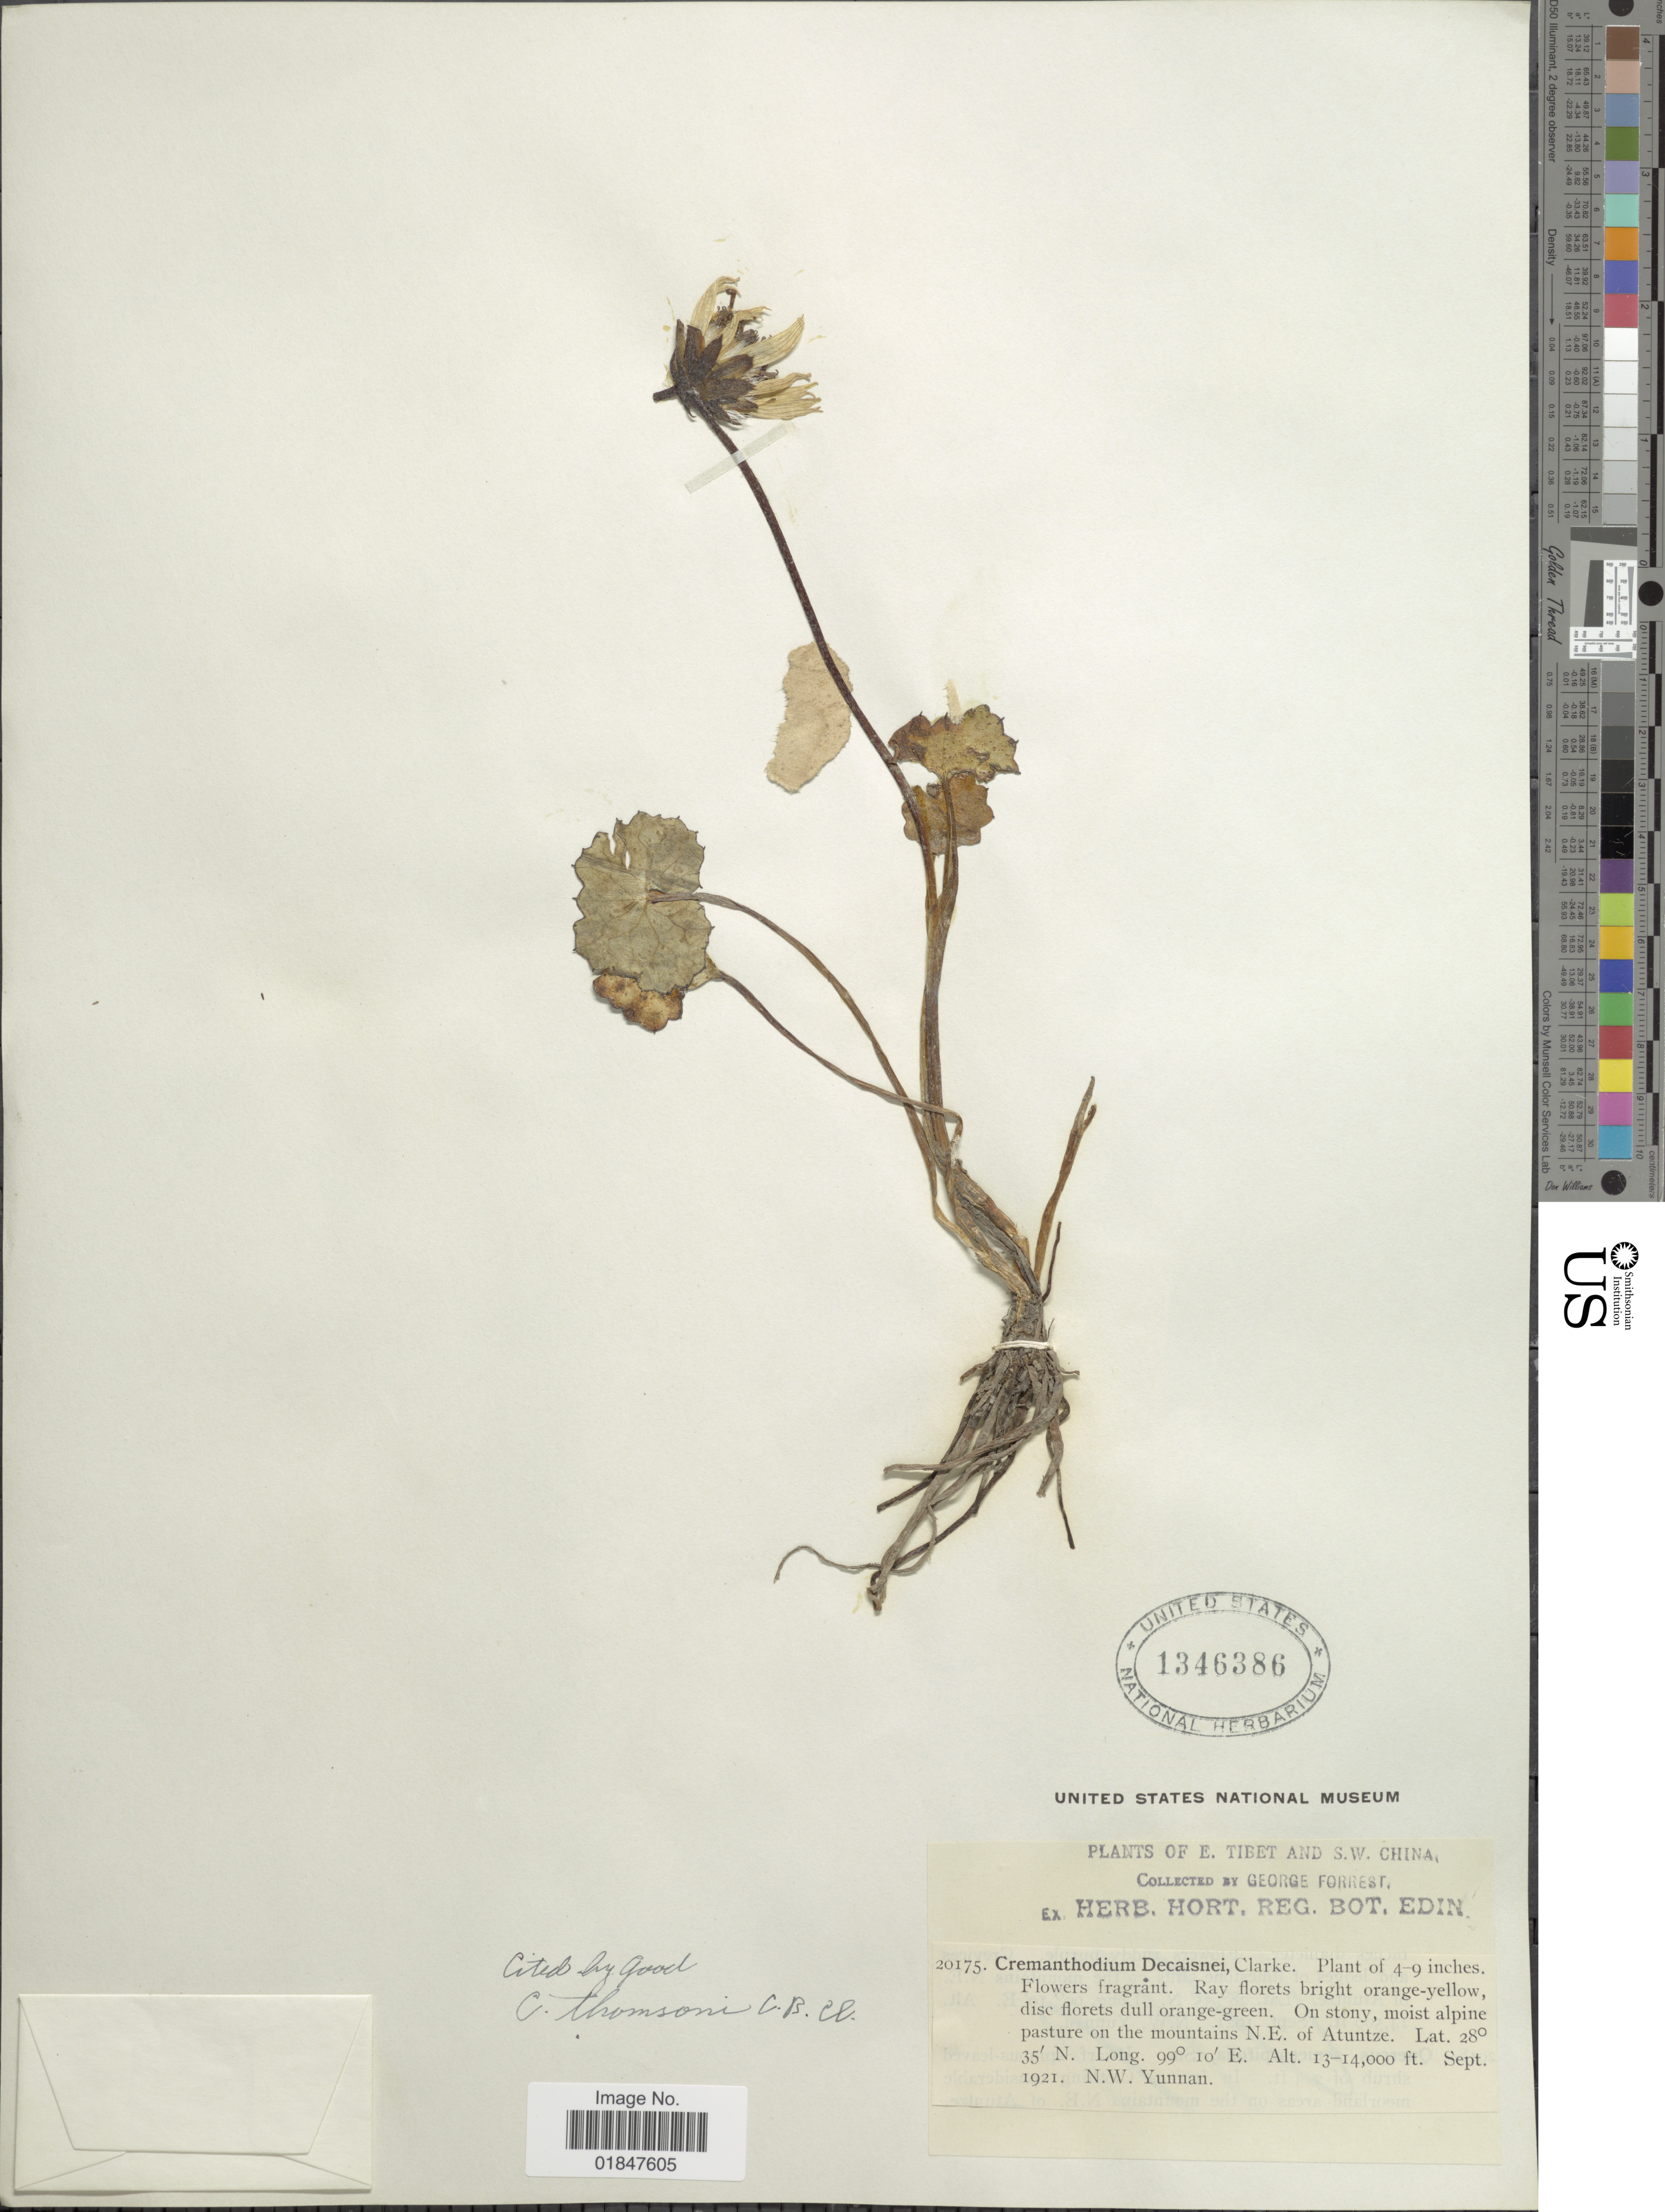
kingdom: Plantae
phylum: Tracheophyta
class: Magnoliopsida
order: Asterales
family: Asteraceae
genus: Cremanthodium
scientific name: Cremanthodium thomsonii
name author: C.B. Clarke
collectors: G. Forrest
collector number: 20175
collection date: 1921-09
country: China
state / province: Yunnan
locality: E. Tibet and S.W. China. On stony, moist alpine pasture on the mountains N.E. of Atuntze, N.W. Yunnan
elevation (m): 3962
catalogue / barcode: US 1346386